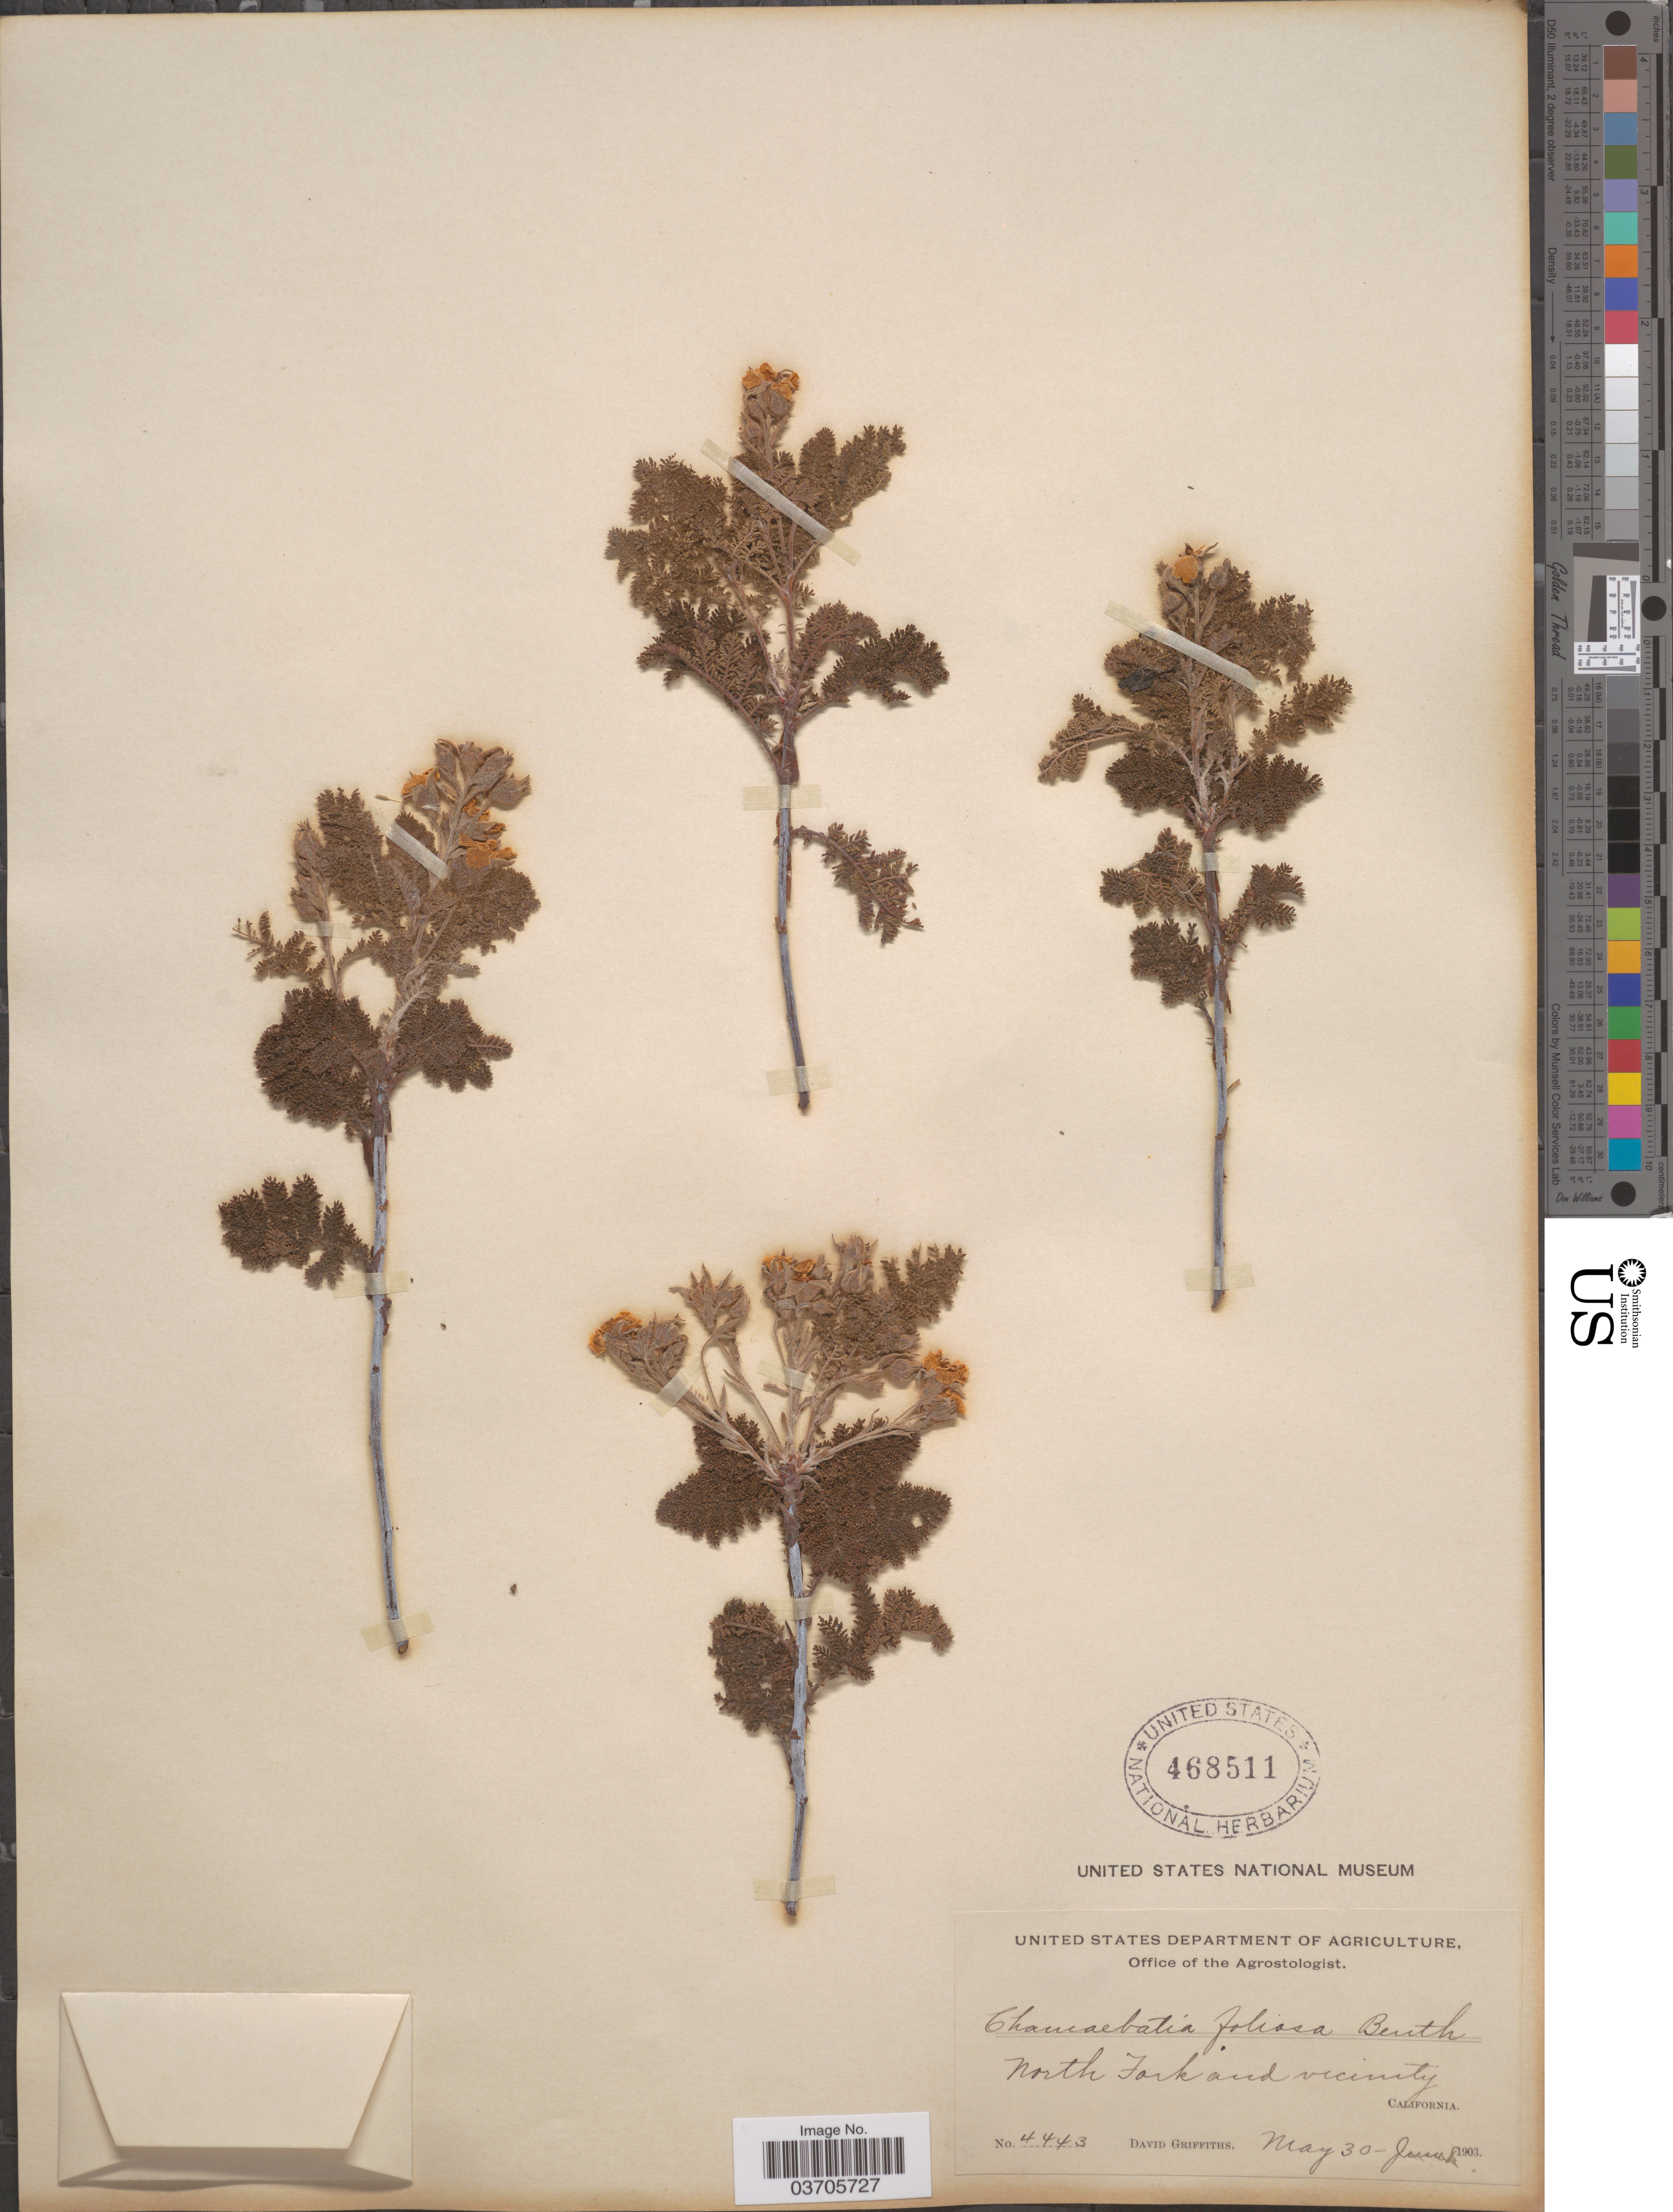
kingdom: Plantae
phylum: Tracheophyta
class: Magnoliopsida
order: Rosales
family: Rosaceae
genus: Chamaebatia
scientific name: Chamaebatia foliolosa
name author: Benth.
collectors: D. Griffiths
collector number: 4443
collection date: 1903-05-30/1903-06-06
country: United States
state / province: California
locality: North Fork and vicinity.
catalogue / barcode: US 468511